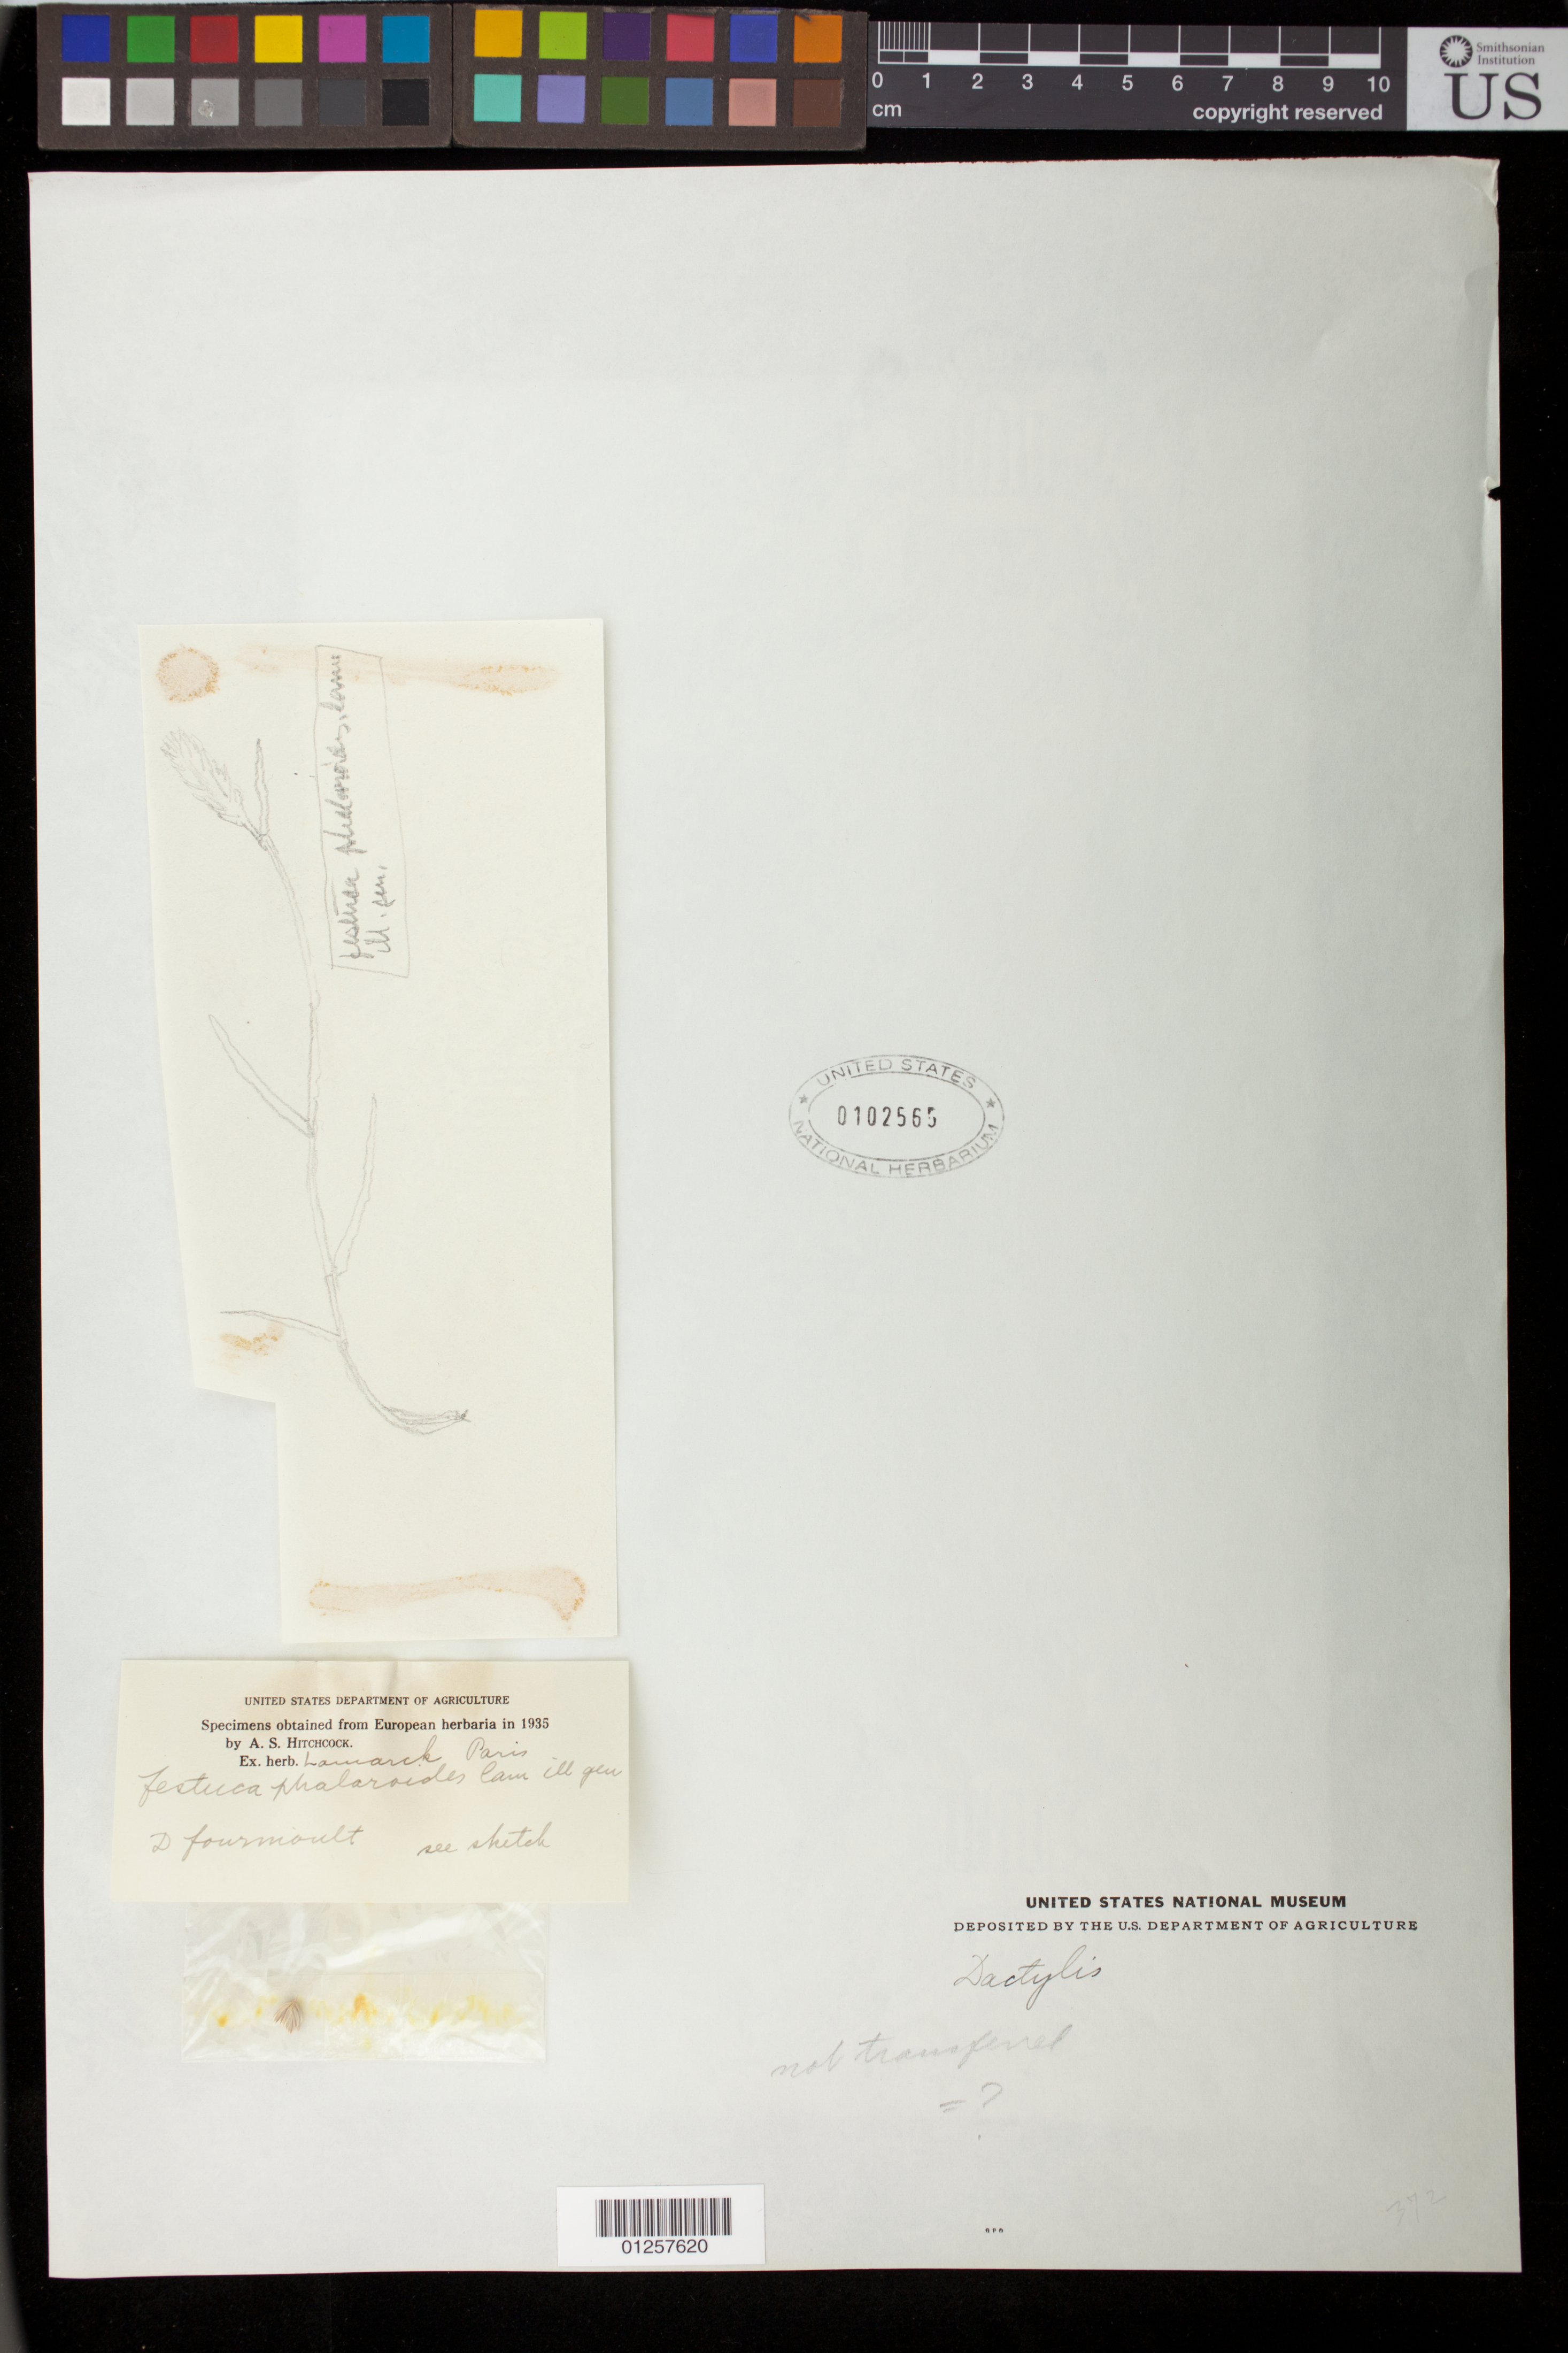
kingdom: Plantae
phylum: Tracheophyta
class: Liliopsida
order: Poales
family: Poaceae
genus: Festuca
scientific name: Festuca phalarioides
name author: Lam.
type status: Possible Type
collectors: ex herb. Lamarck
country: France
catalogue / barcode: US 102565